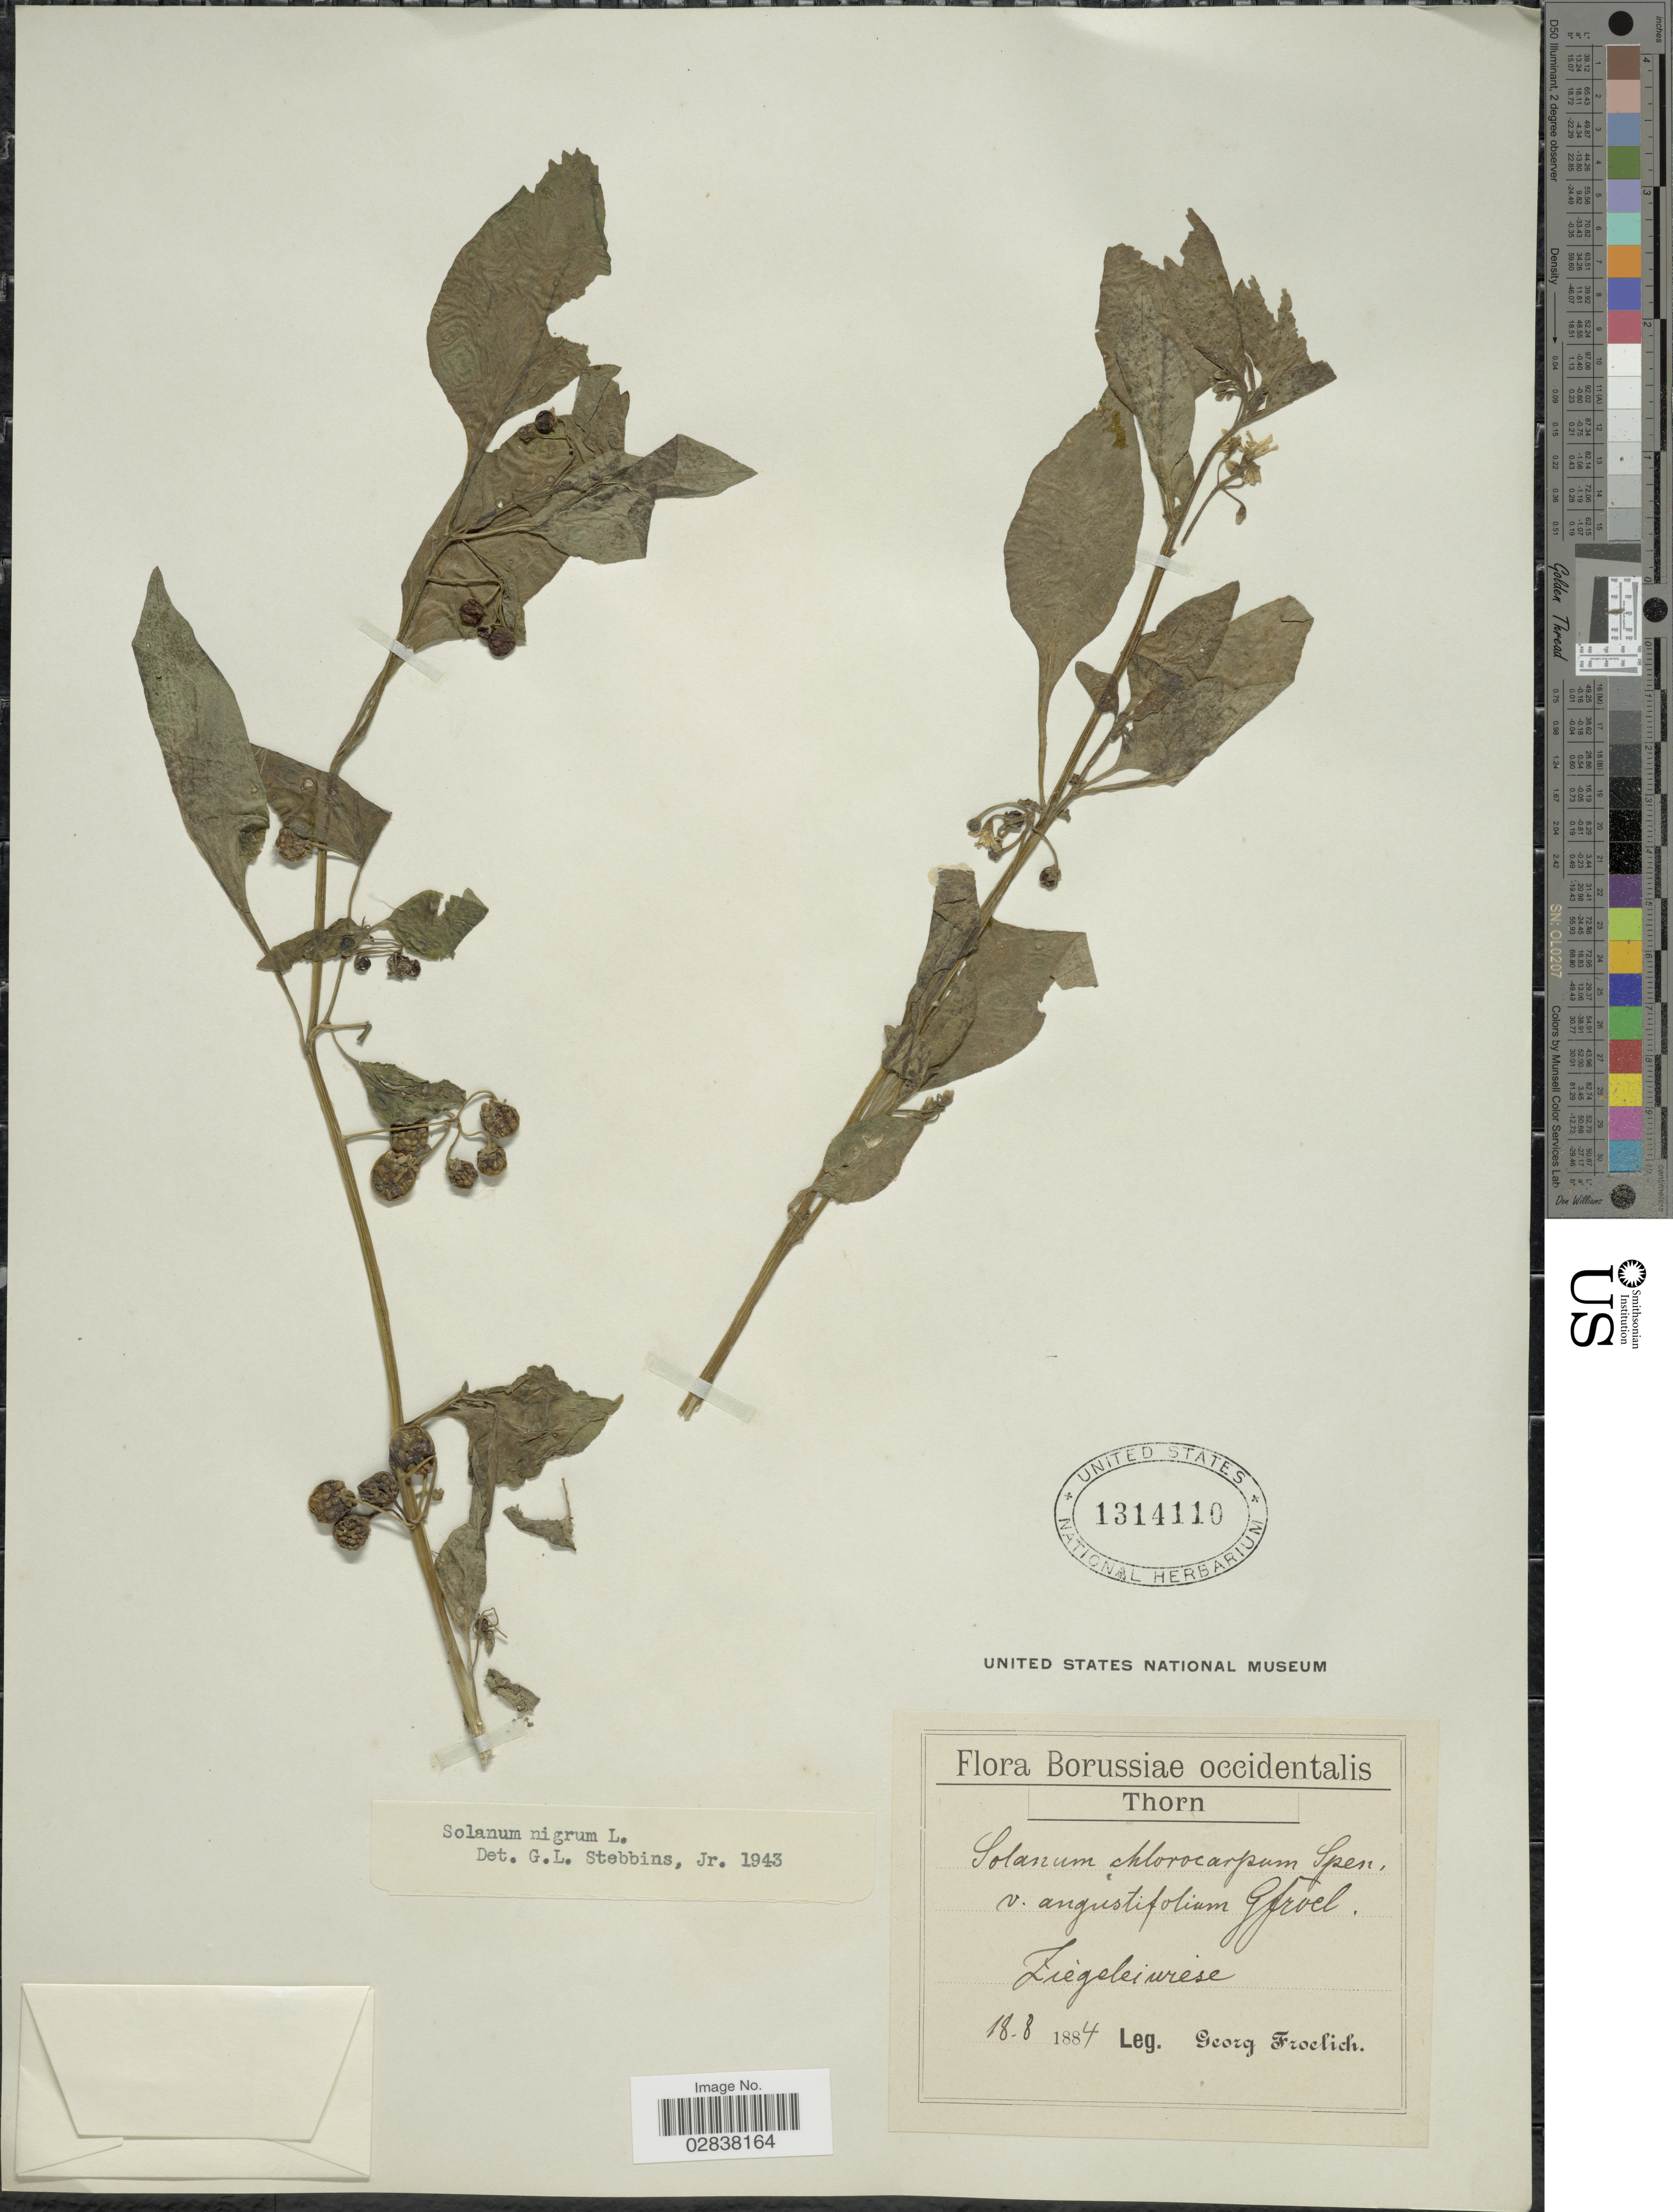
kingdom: Plantae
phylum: Tracheophyta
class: Magnoliopsida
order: Solanales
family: Solanaceae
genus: Solanum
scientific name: Solanum nigrum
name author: L.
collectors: G. Froelich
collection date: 1884-08-18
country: Poland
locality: Borussiae, Thorn, Liegelewiese.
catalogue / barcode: US 1314110